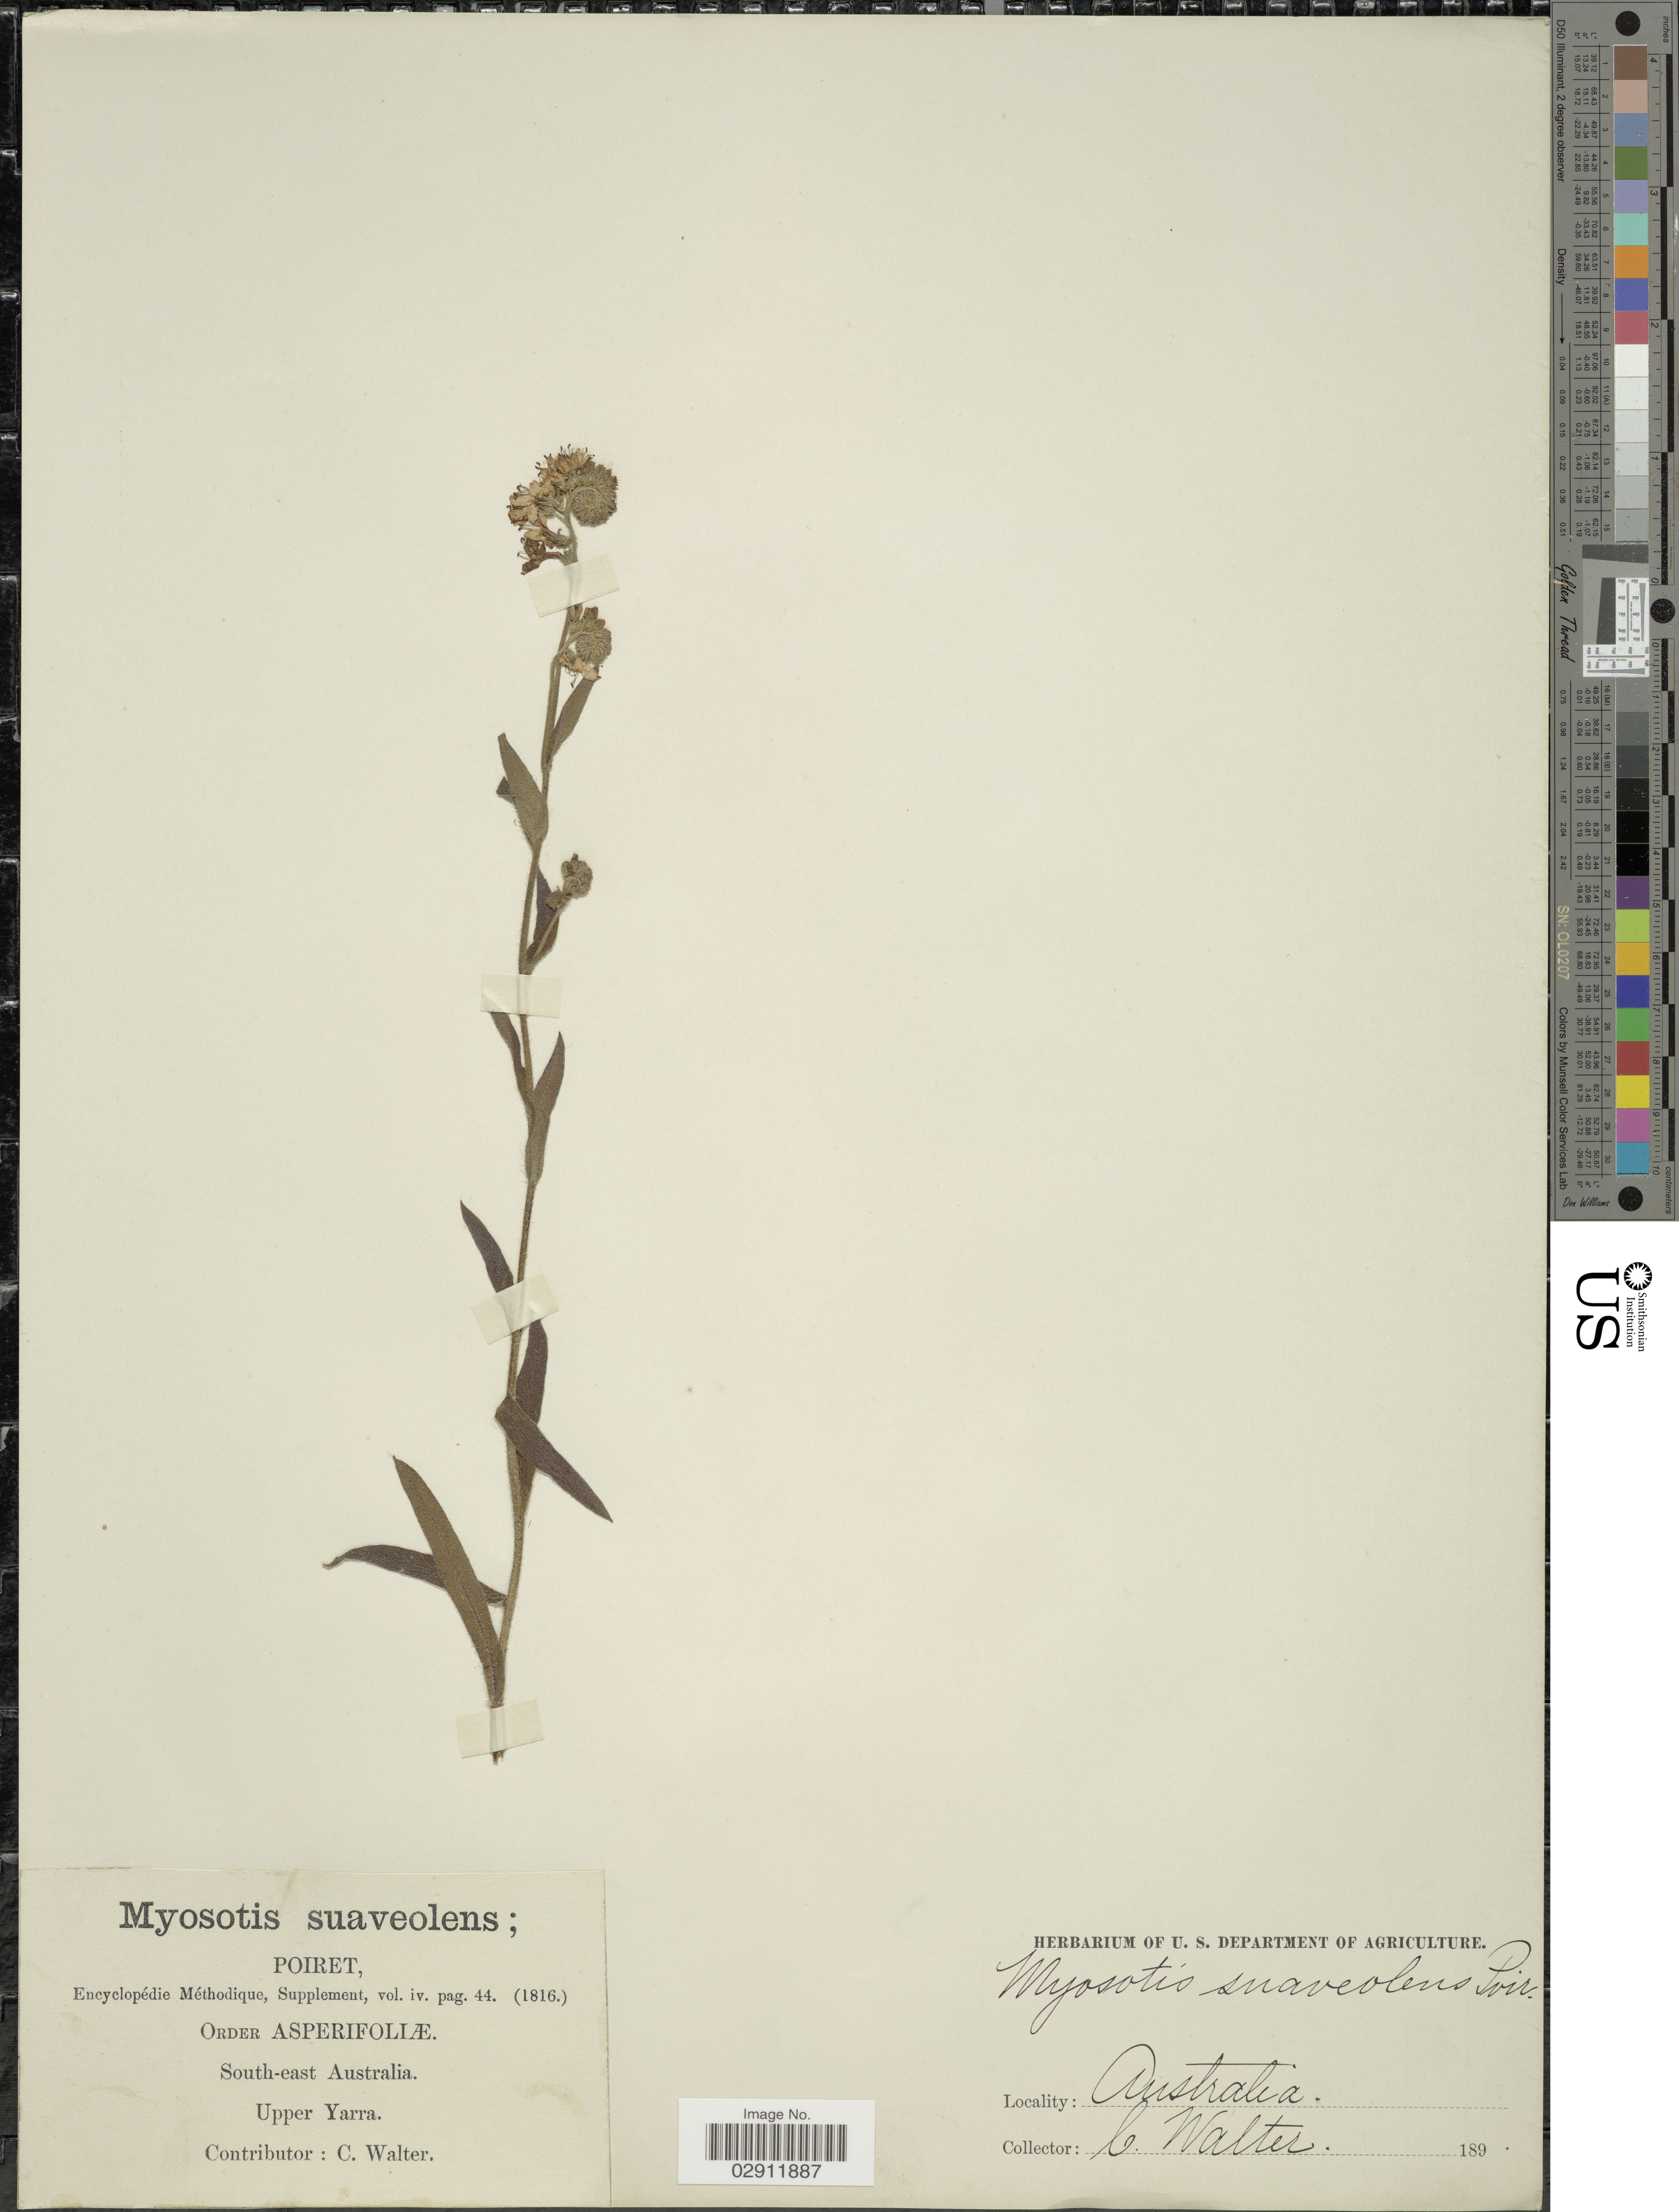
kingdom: Plantae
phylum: Tracheophyta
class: Magnoliopsida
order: Boraginales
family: Boraginaceae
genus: Myosotis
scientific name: Myosotis suaveolens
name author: Auct.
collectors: C. Walter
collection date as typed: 189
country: Australia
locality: South-east Australia. Upper Yarra.